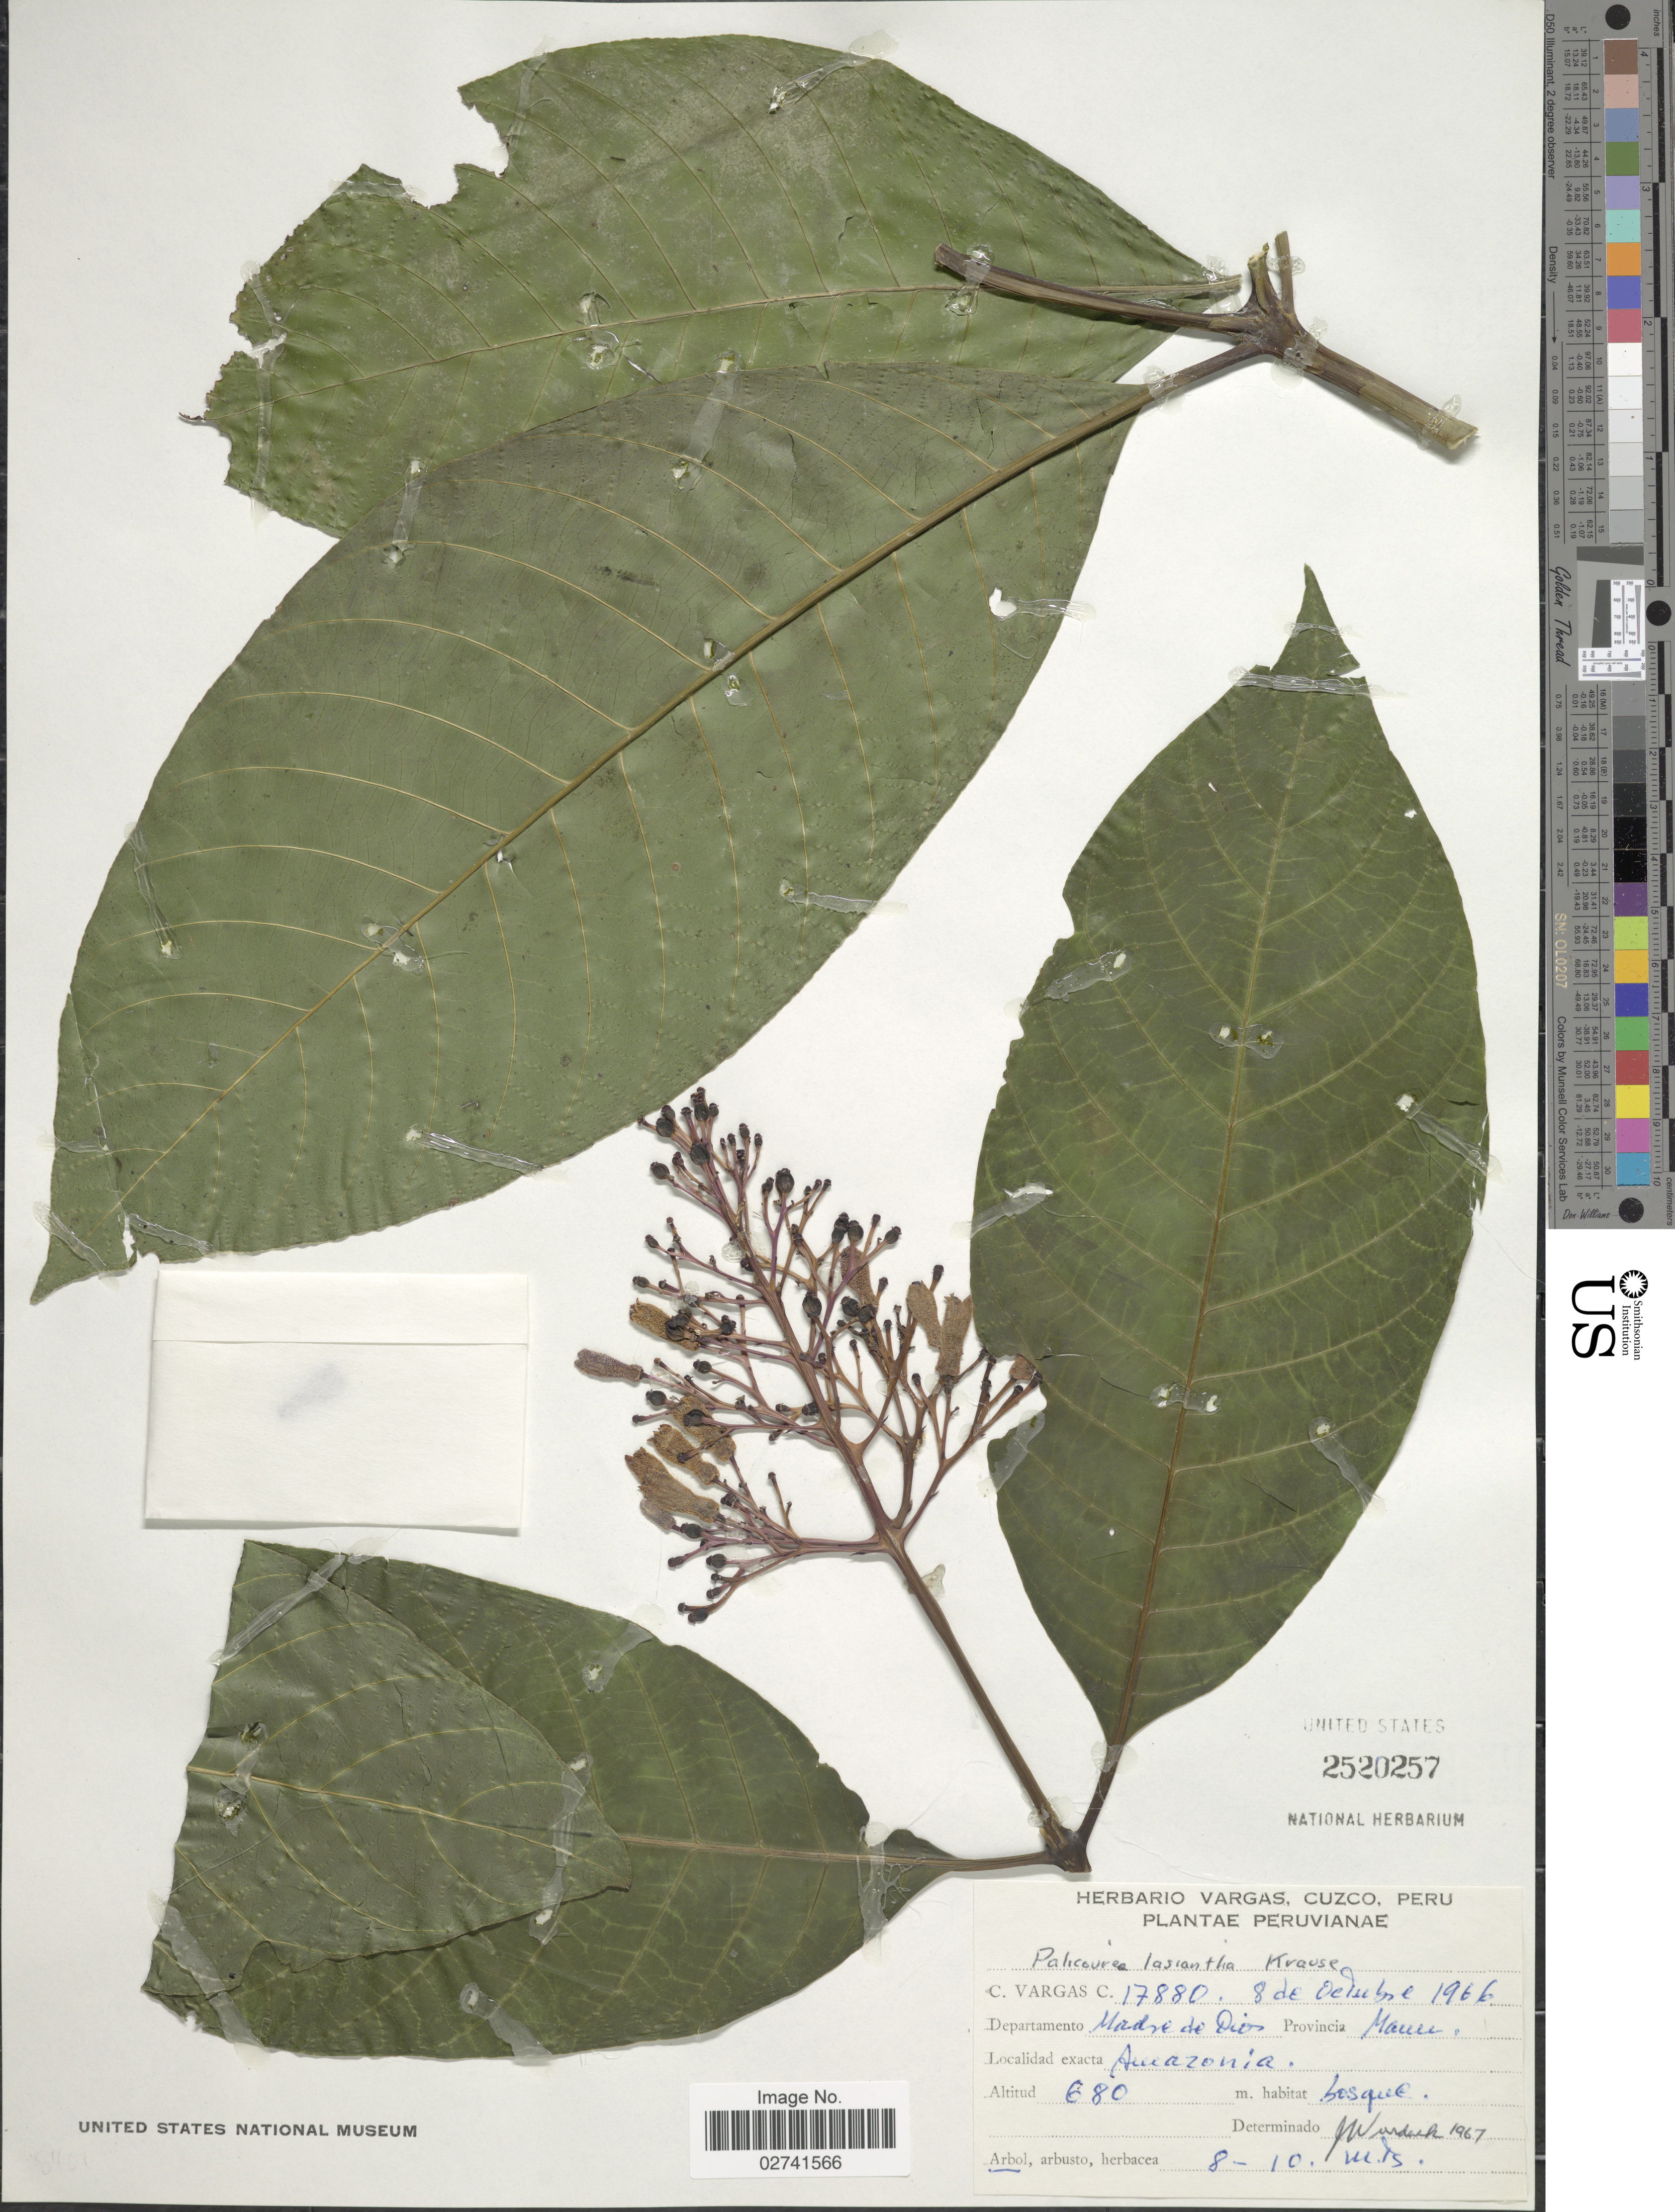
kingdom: Plantae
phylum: Tracheophyta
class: Magnoliopsida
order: Gentianales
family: Rubiaceae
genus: Palicourea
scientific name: Palicourea lasiantha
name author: Krause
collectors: C. Vargas Calderón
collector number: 17880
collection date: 1966-10-08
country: Peru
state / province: Madre de Dios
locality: Departamento Madre de Dios, Provincia Maure, Amazonia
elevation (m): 680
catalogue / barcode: US 2520257